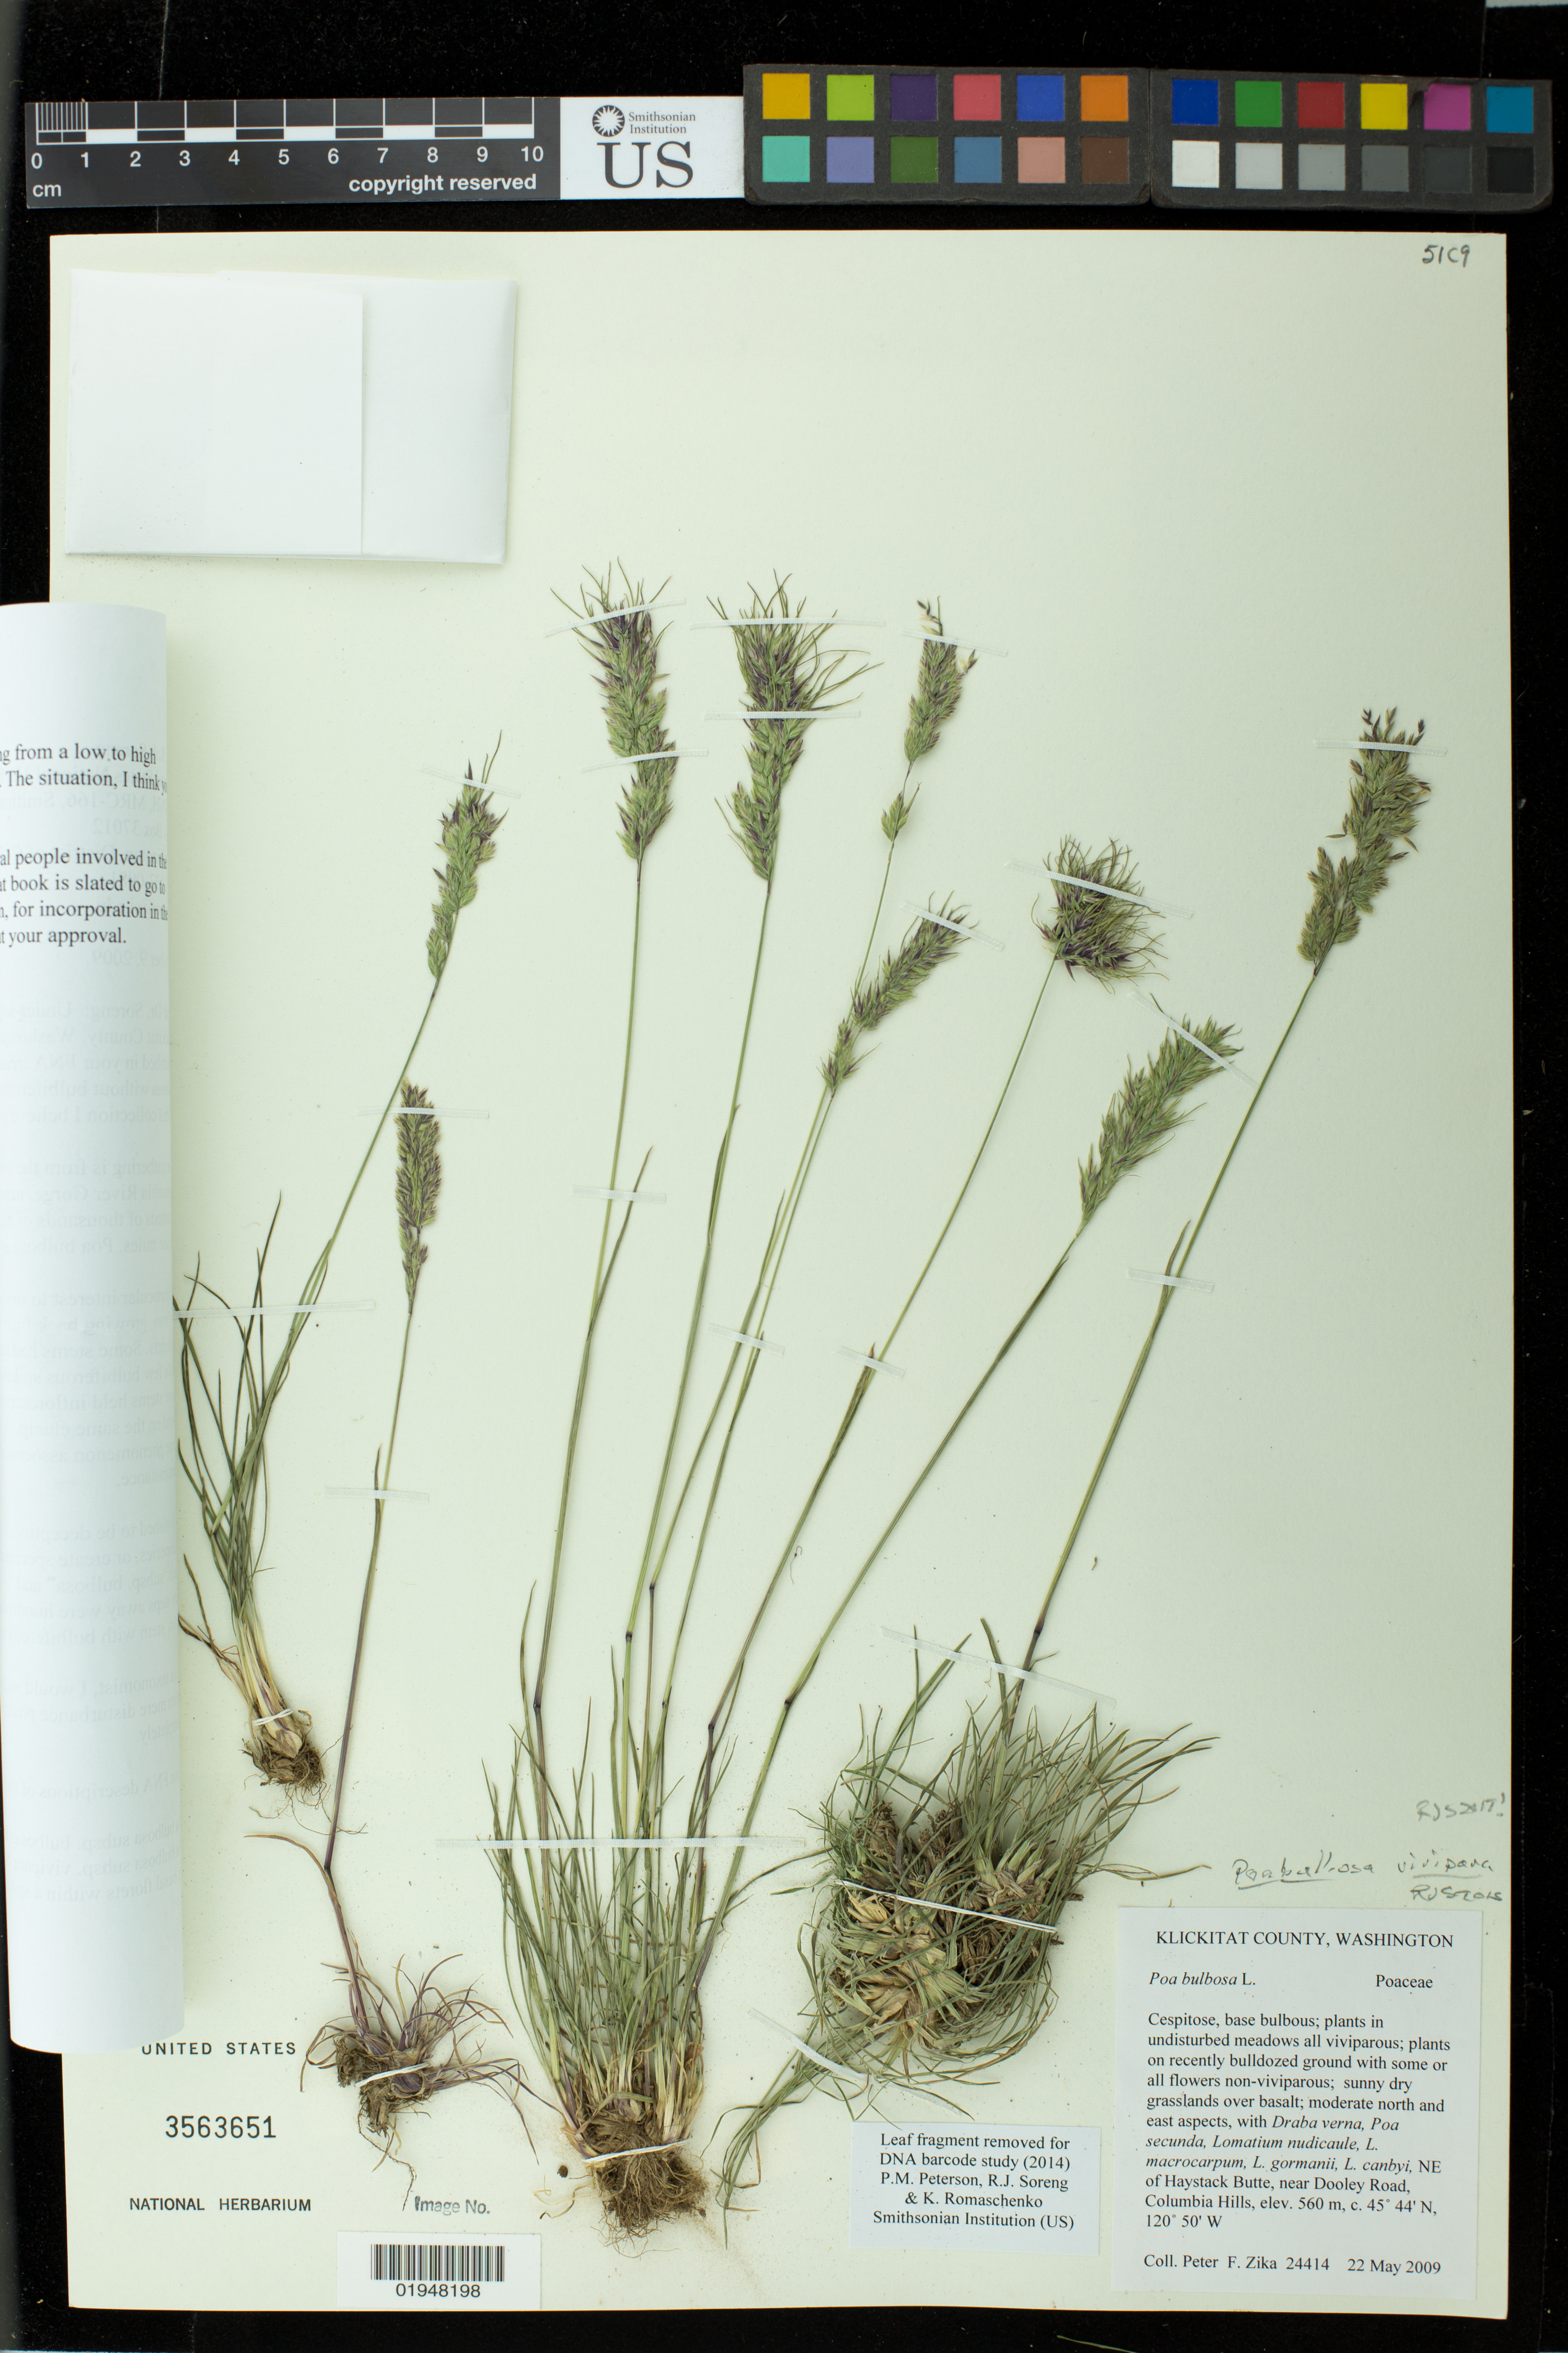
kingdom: Plantae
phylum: Tracheophyta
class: Liliopsida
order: Poales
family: Poaceae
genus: Poa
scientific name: Poa bulbosa subsp. bulbosa var. vivipara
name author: Koeler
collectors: P. F. Zika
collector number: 24414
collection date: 2009-05-22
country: United States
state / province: Washington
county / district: Klickitat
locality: NE of Haystack Butte, near Dooley Road, Columbia Hills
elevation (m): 560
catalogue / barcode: US 3563651